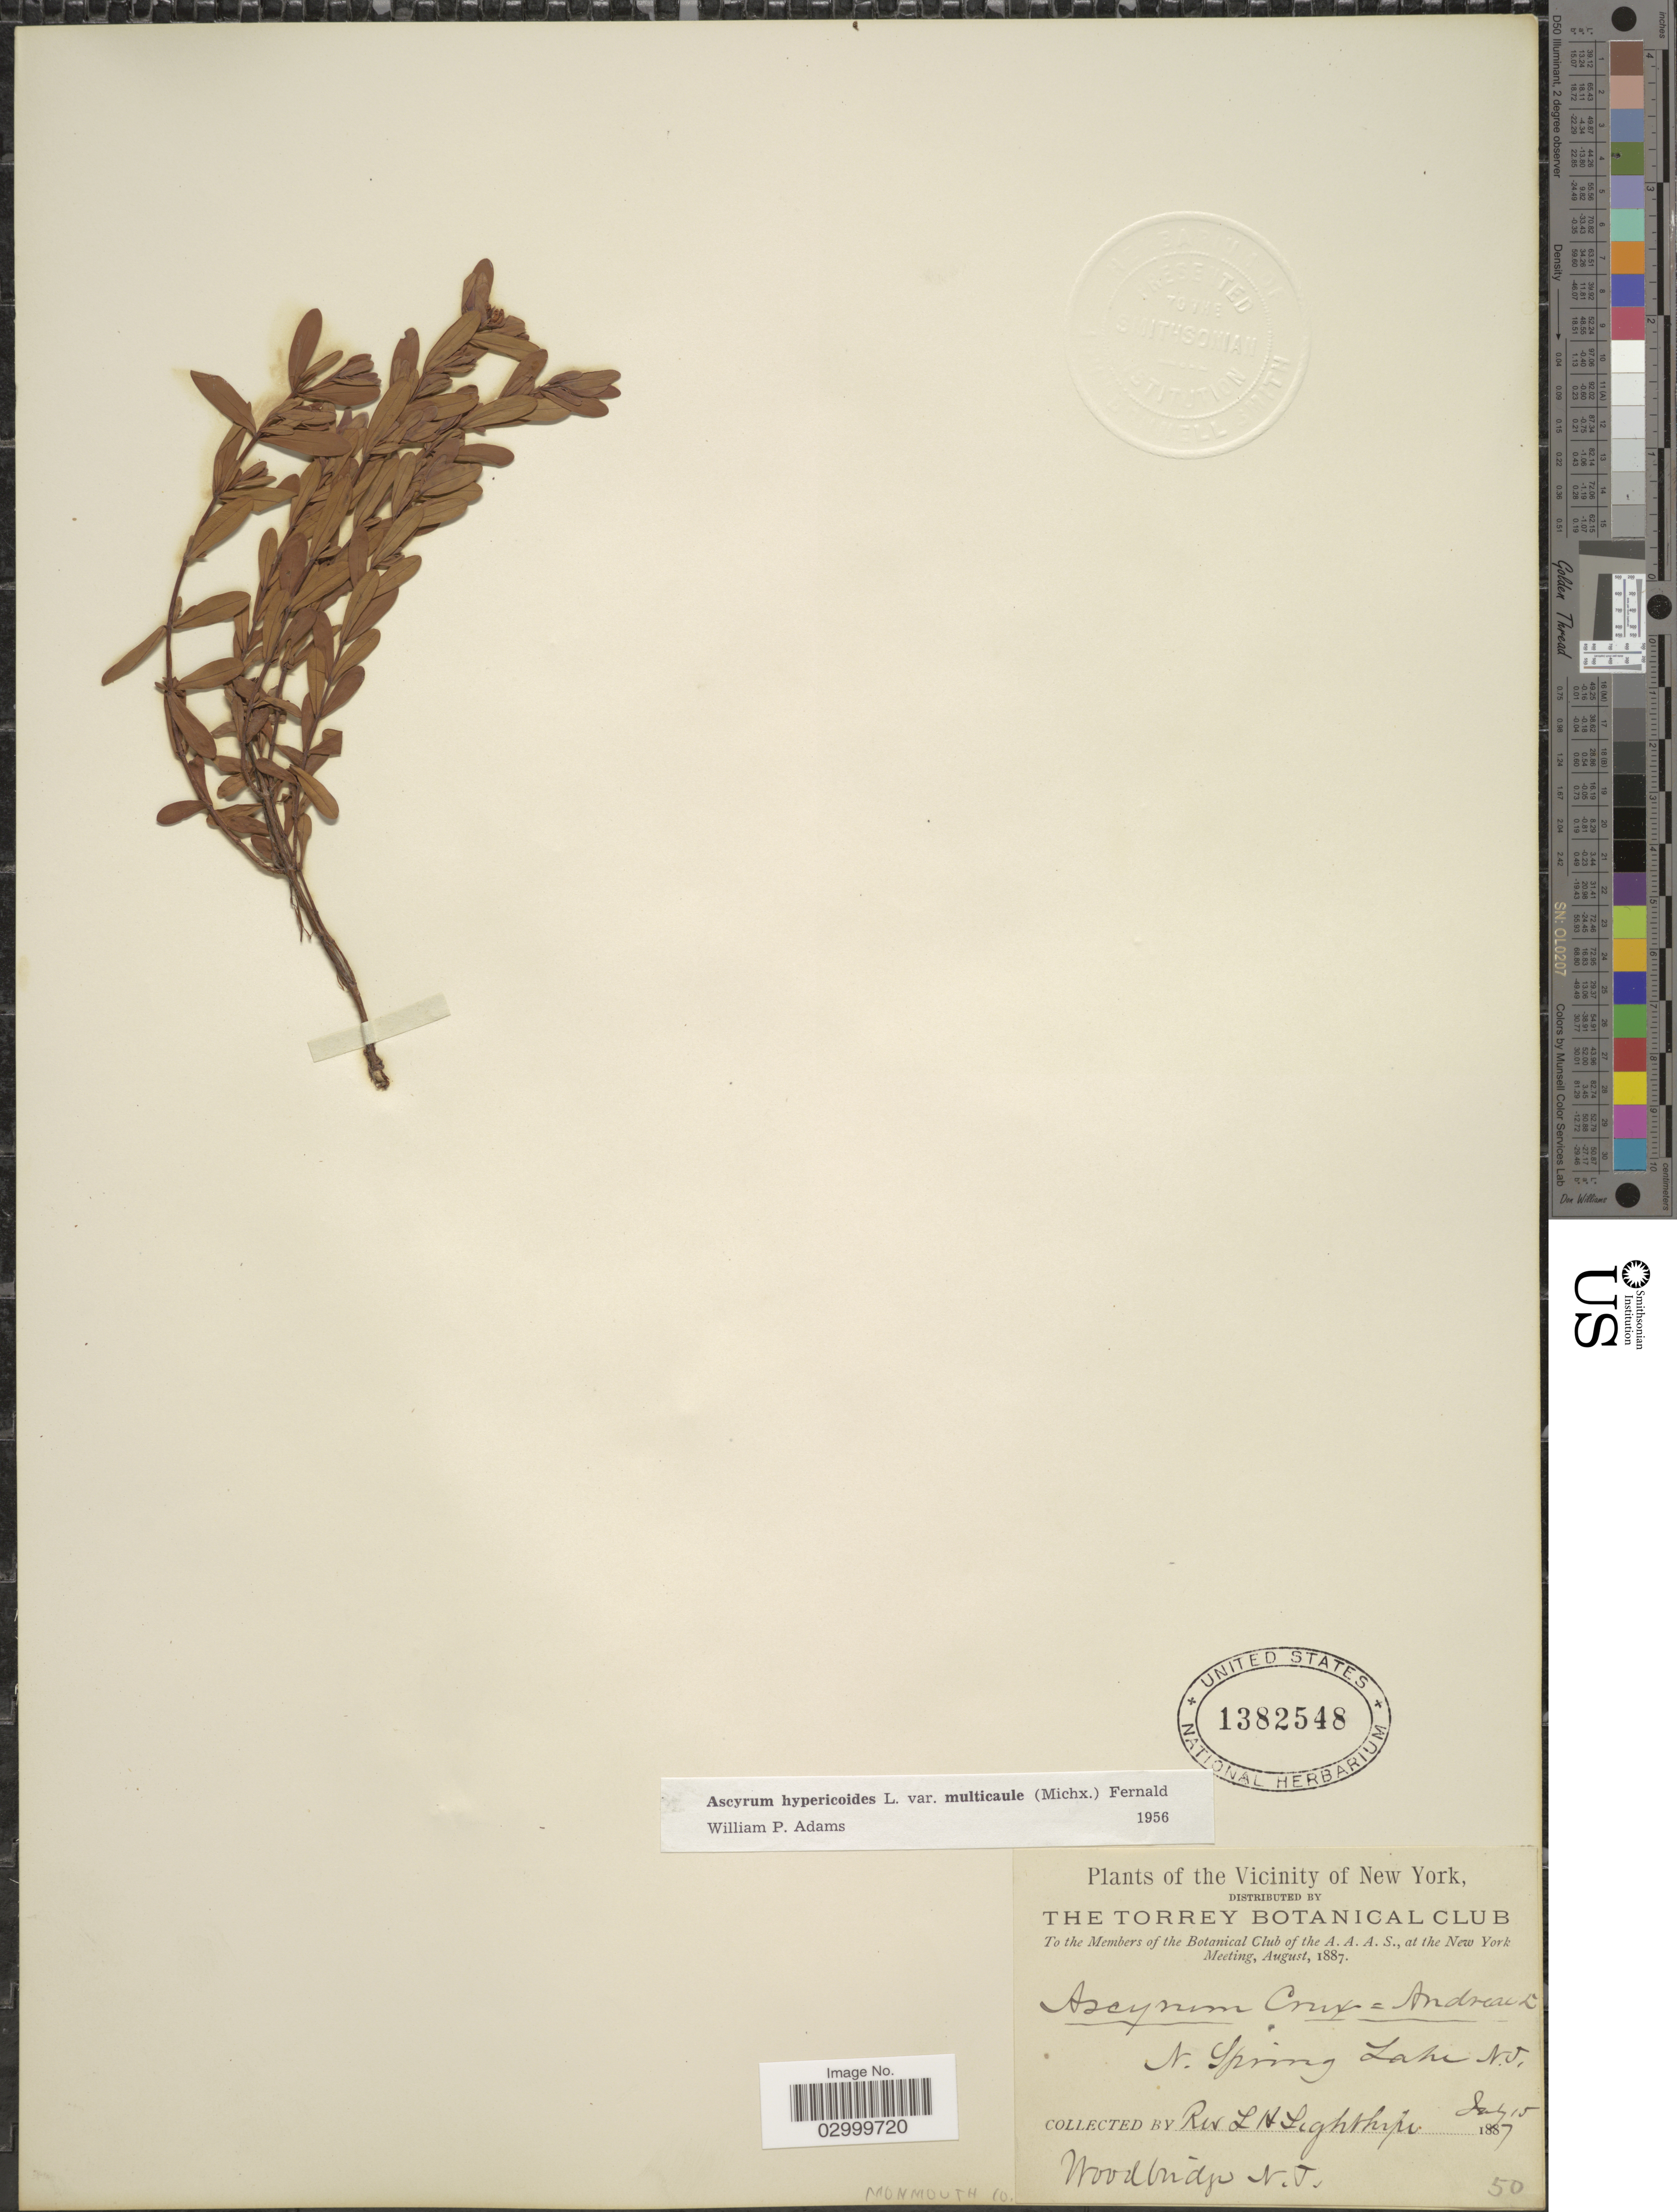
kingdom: Plantae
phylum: Tracheophyta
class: Magnoliopsida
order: Malpighiales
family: Hypericaceae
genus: Hypericum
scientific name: Hypericum stragulum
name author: W.P. Adams & N. Robson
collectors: Rev. L. H. Lighthipe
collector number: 50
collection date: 1887-07-15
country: United States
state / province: New Jersey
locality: Vicinity of New York [unsure placement], N. Spring Lake, Monmouth Co.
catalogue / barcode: US 1382548